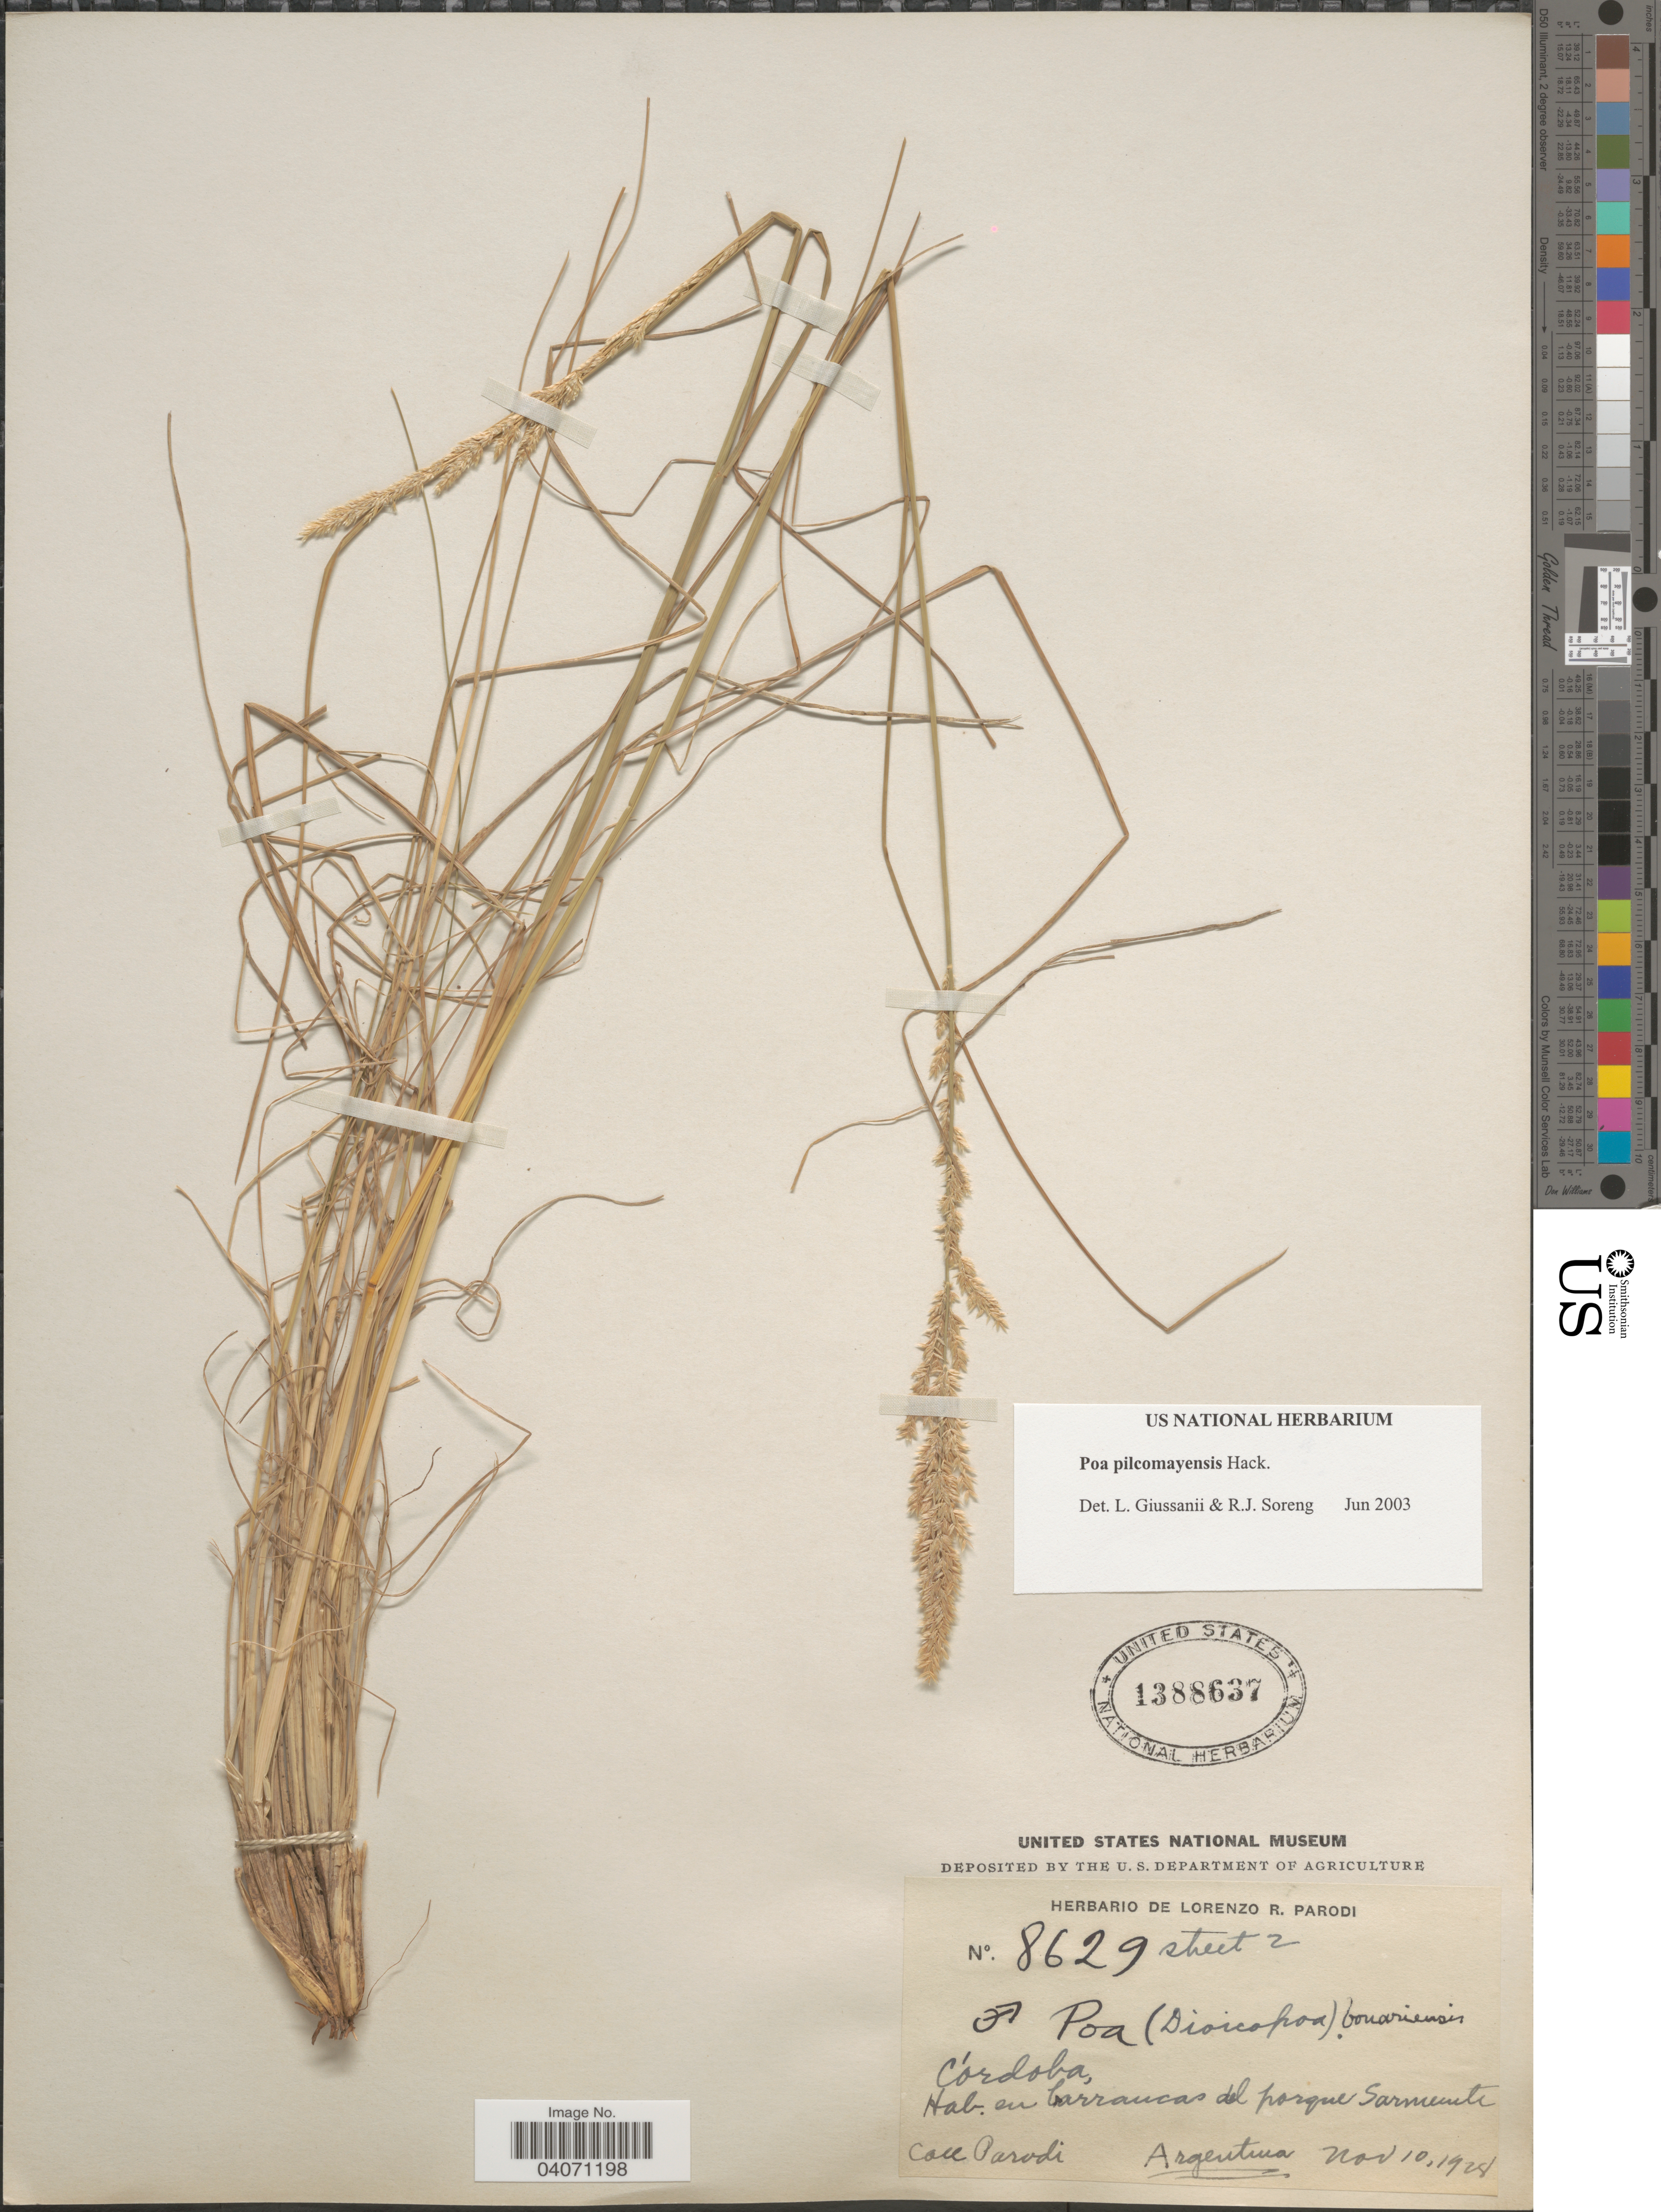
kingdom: Plantae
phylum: Tracheophyta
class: Liliopsida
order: Poales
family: Poaceae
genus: Poa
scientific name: Poa pilcomayensis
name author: Hack.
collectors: L. R. Parodi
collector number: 8629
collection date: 1928-11-10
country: Argentina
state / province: Cordoba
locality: Córdoba. En barrancas del parque Sarmiento.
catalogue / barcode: US 1388637